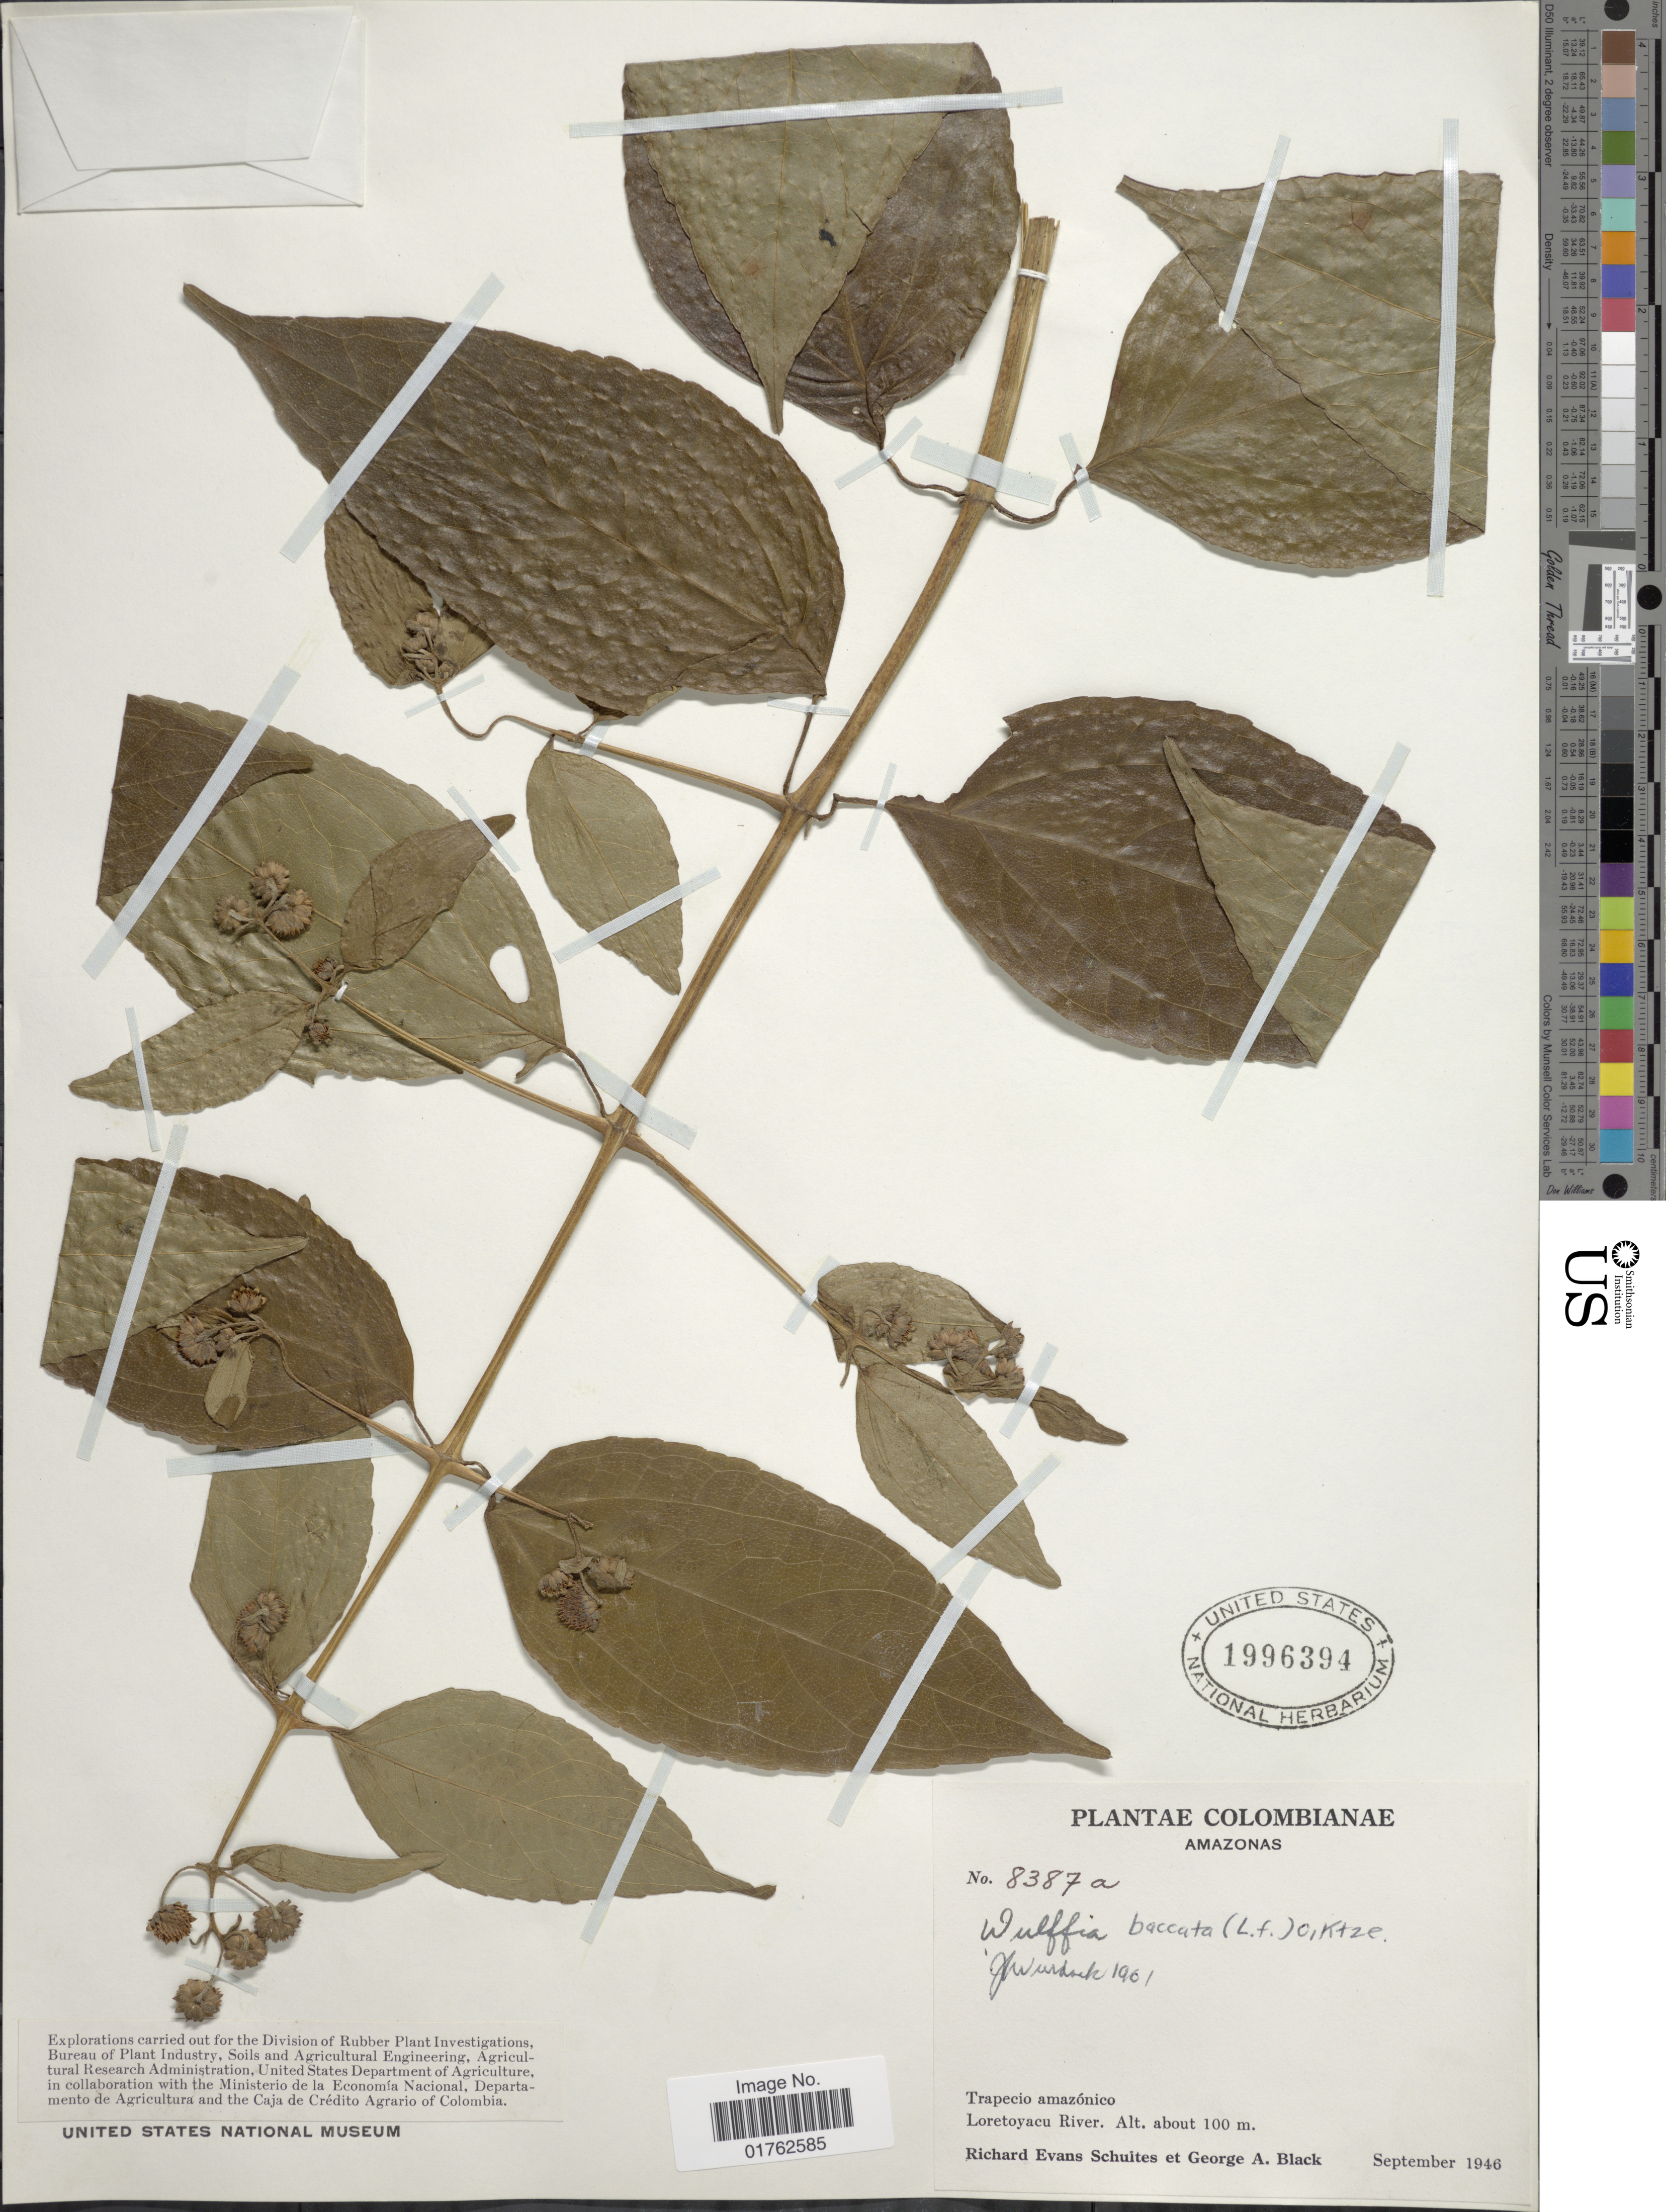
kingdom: Plantae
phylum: Tracheophyta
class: Magnoliopsida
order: Asterales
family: Asteraceae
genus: Wulffia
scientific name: Wulffia baccata var. baccata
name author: (L.) Kuntze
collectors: R. E. Schultes & G. A. Black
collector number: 8387a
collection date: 1946-09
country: Colombia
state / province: Amazônas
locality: Trapecio amazonico, Loretoyacu River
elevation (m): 100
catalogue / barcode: US 1996394